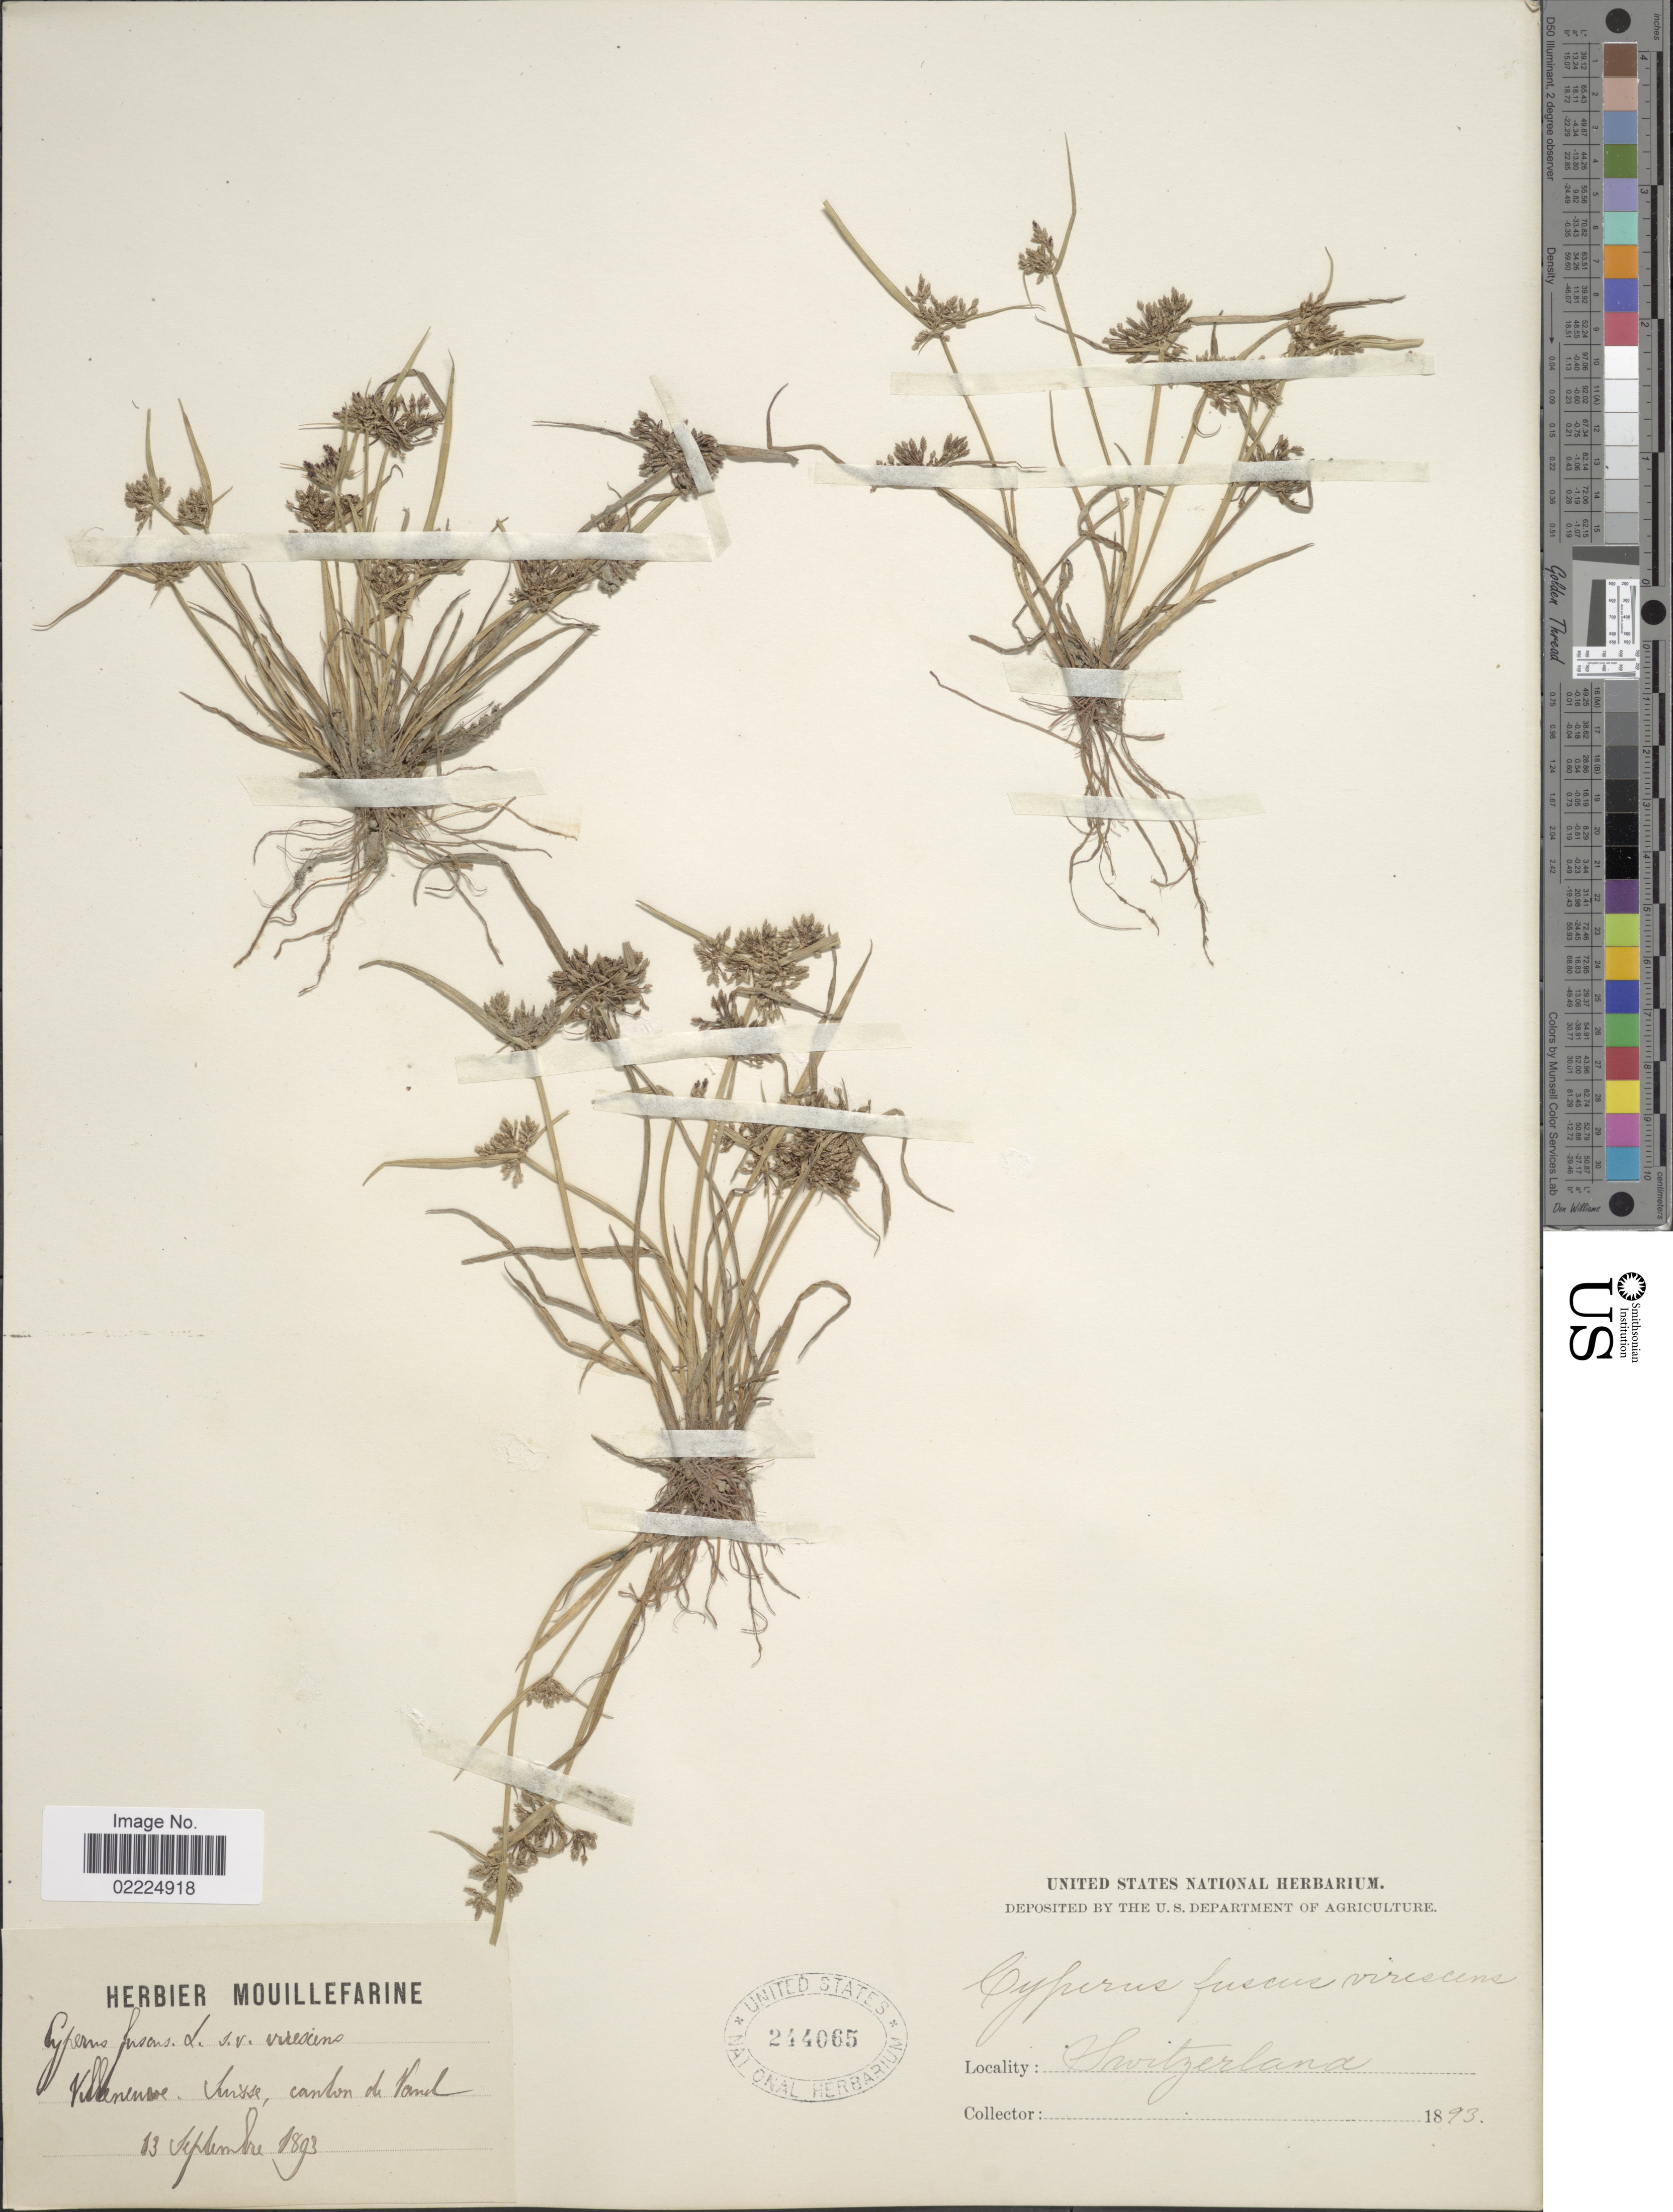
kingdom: Plantae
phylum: Tracheophyta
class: Liliopsida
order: Poales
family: Cyperaceae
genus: Cyperus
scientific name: Cyperus fuscus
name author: L.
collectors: ex herb. Mouillefarine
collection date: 1893-09-13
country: Switzerland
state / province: Vaud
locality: Villeneuve, Suisse, canton de Vaud.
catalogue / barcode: US 244065